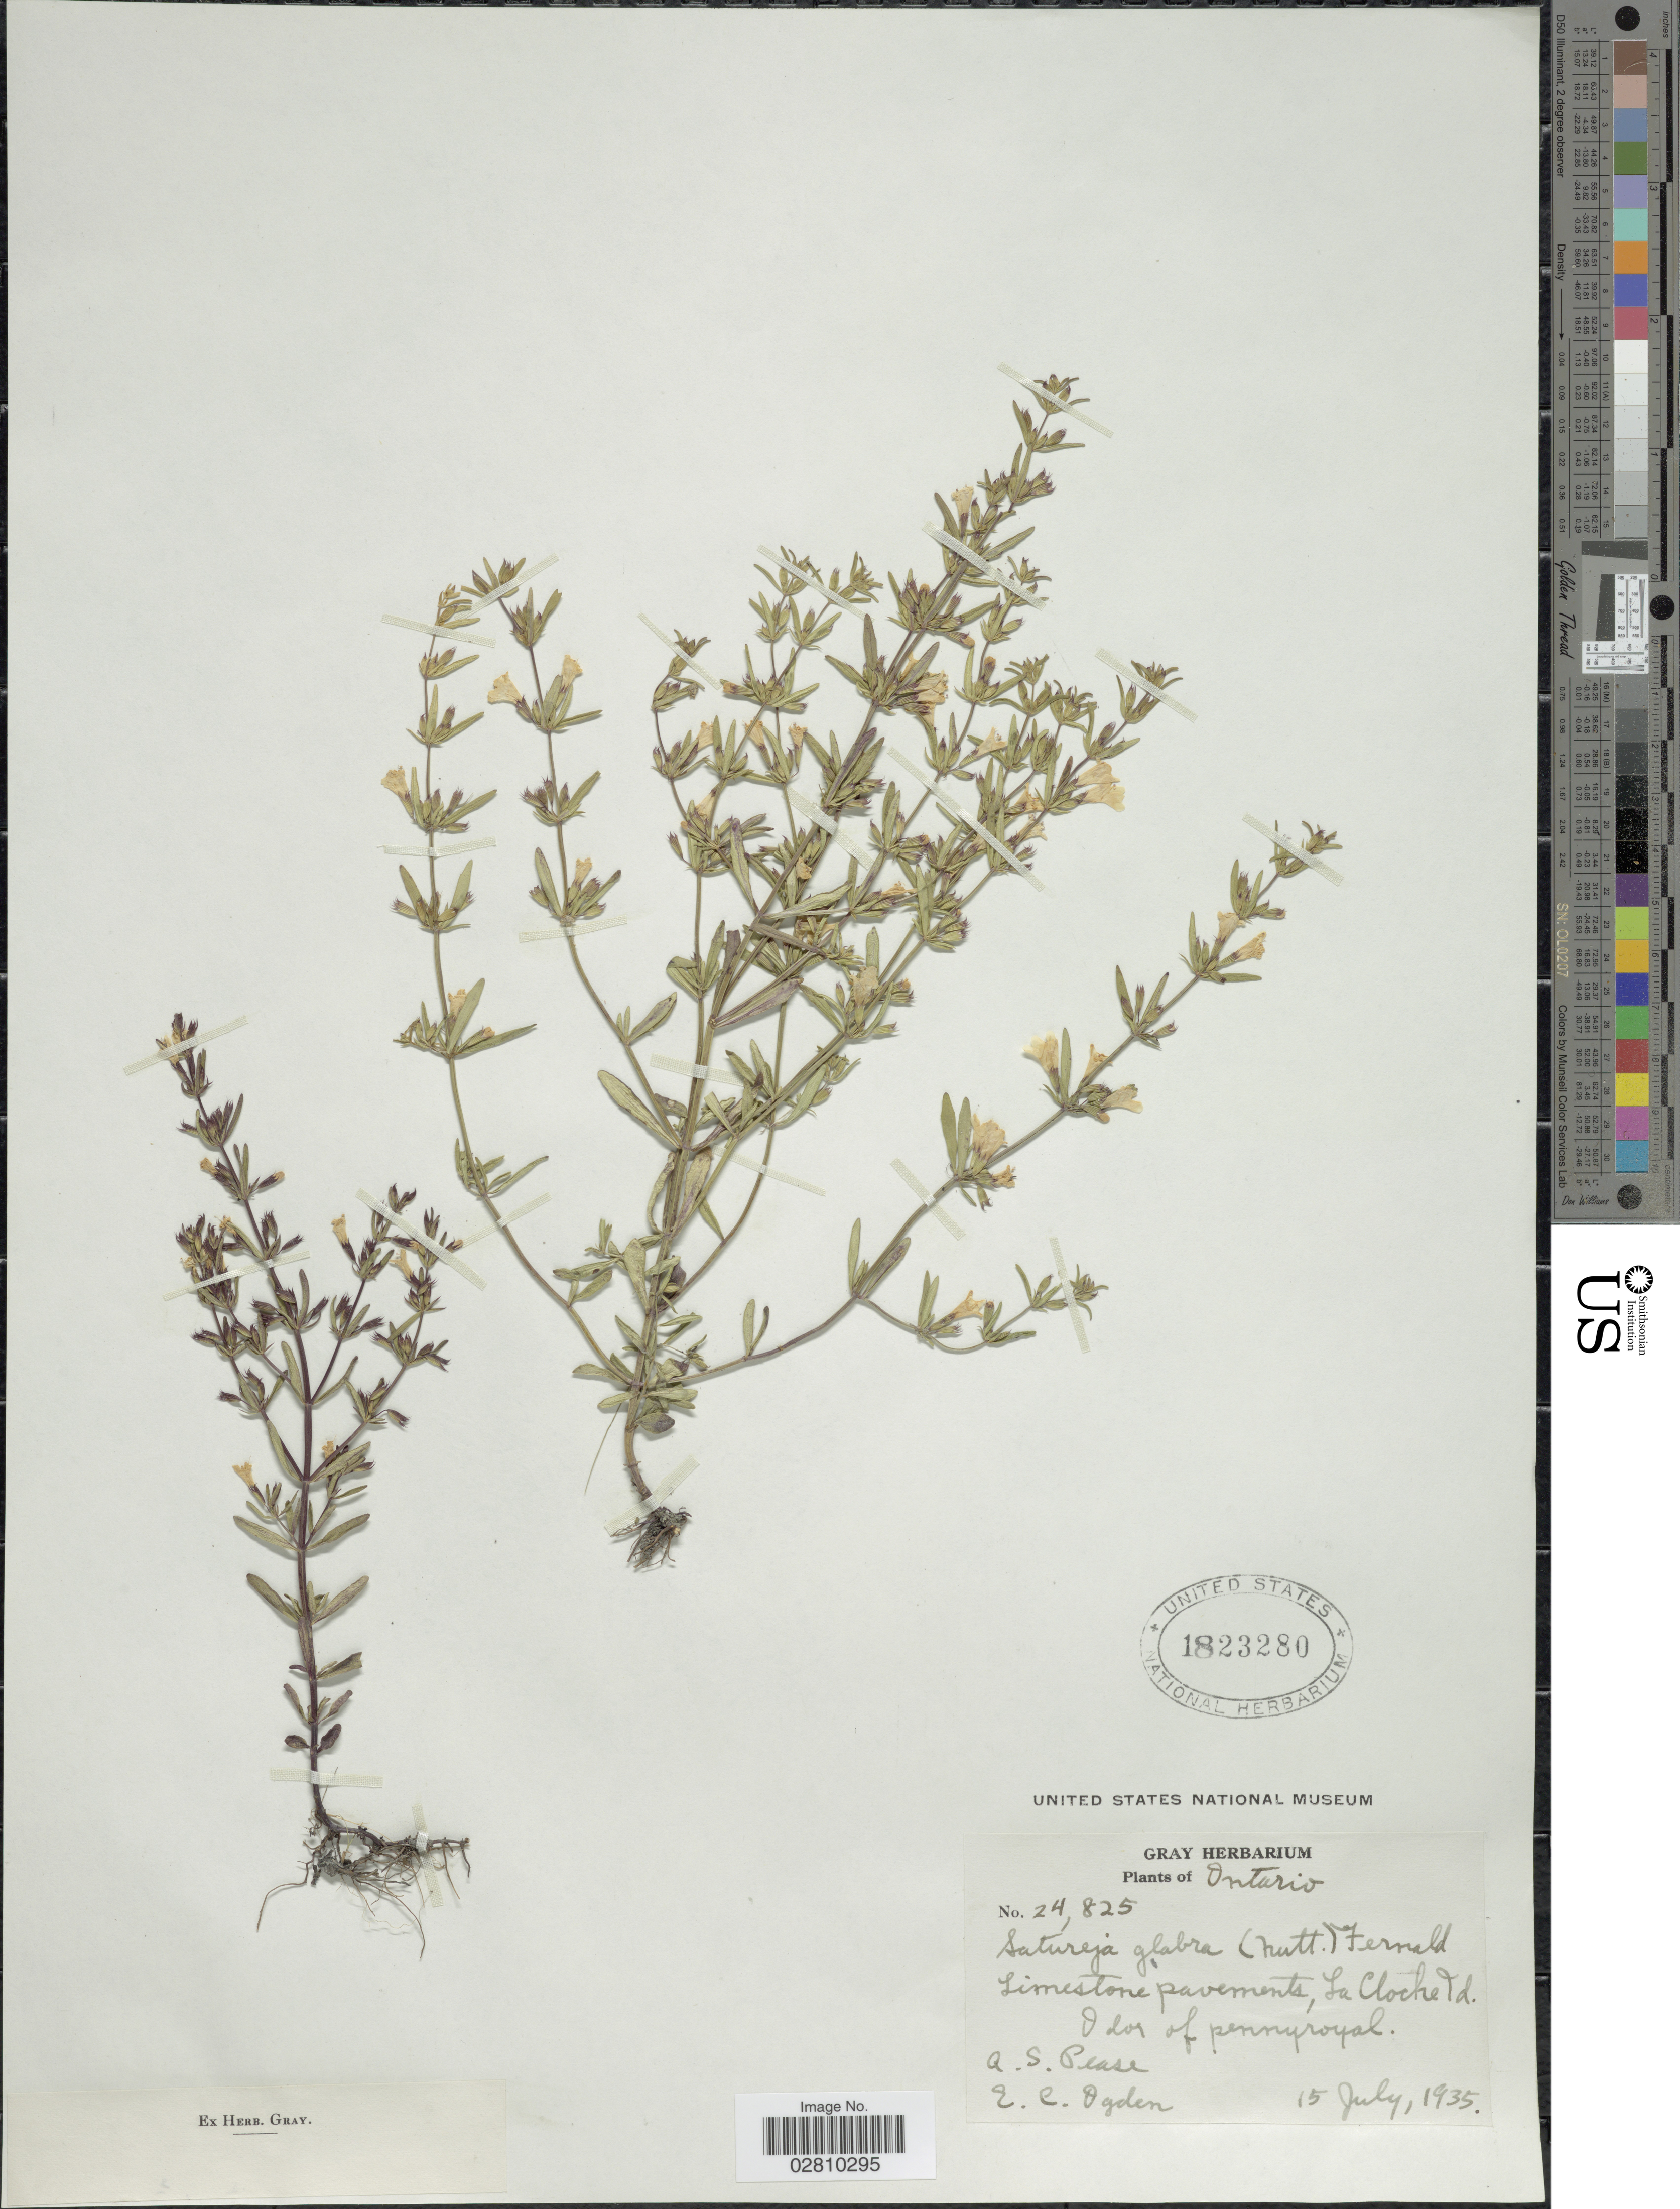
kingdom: Plantae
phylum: Tracheophyta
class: Magnoliopsida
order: Lamiales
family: Lamiaceae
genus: Clinopodium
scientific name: Clinopodium glabrum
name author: (Nutt.) Kuntze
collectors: A. S. Pease & E. Ogden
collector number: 24825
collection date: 1935-07-15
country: Canada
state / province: Ontario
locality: Limestone pavements, La Cloche Td.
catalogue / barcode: US 1823280